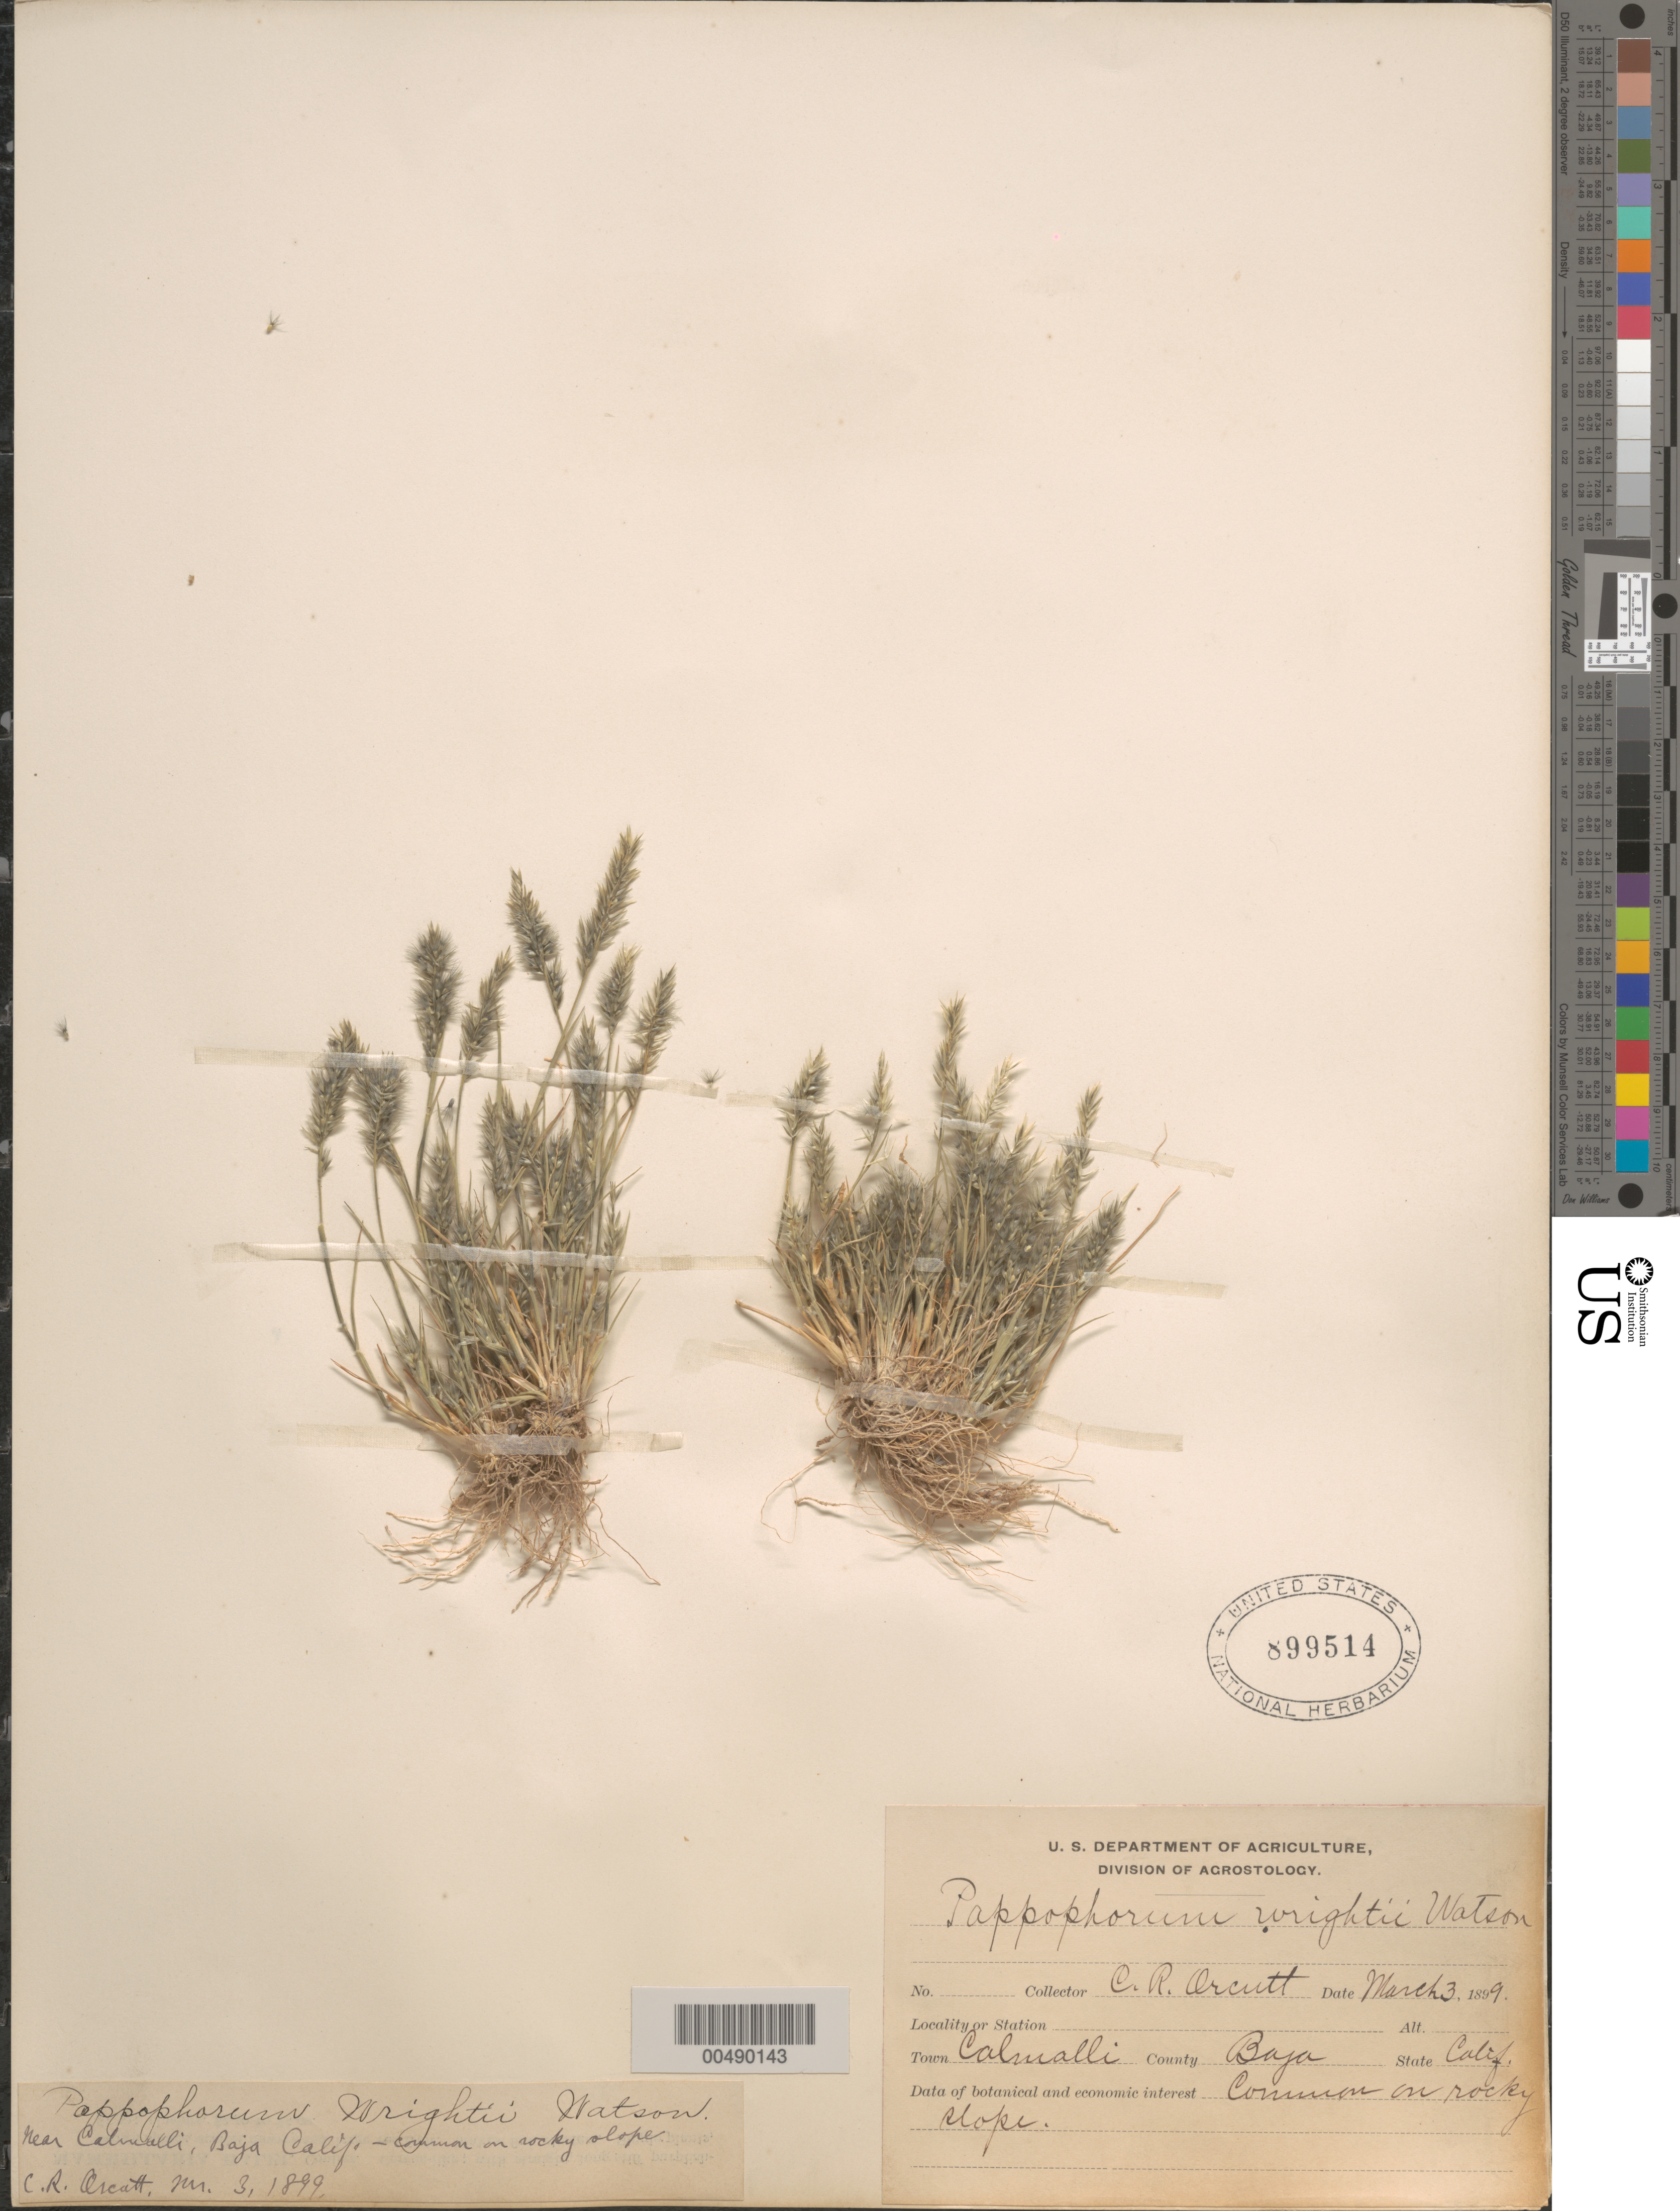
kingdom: Plantae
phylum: Tracheophyta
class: Liliopsida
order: Poales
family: Poaceae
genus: Enneapogon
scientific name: Enneapogon desvauxii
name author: P. Beauv.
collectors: C. R. Orcutt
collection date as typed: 3 Mar 1899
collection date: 1899-03-03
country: Mexico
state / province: Baja California Norte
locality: Calmalli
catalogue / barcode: US 899514